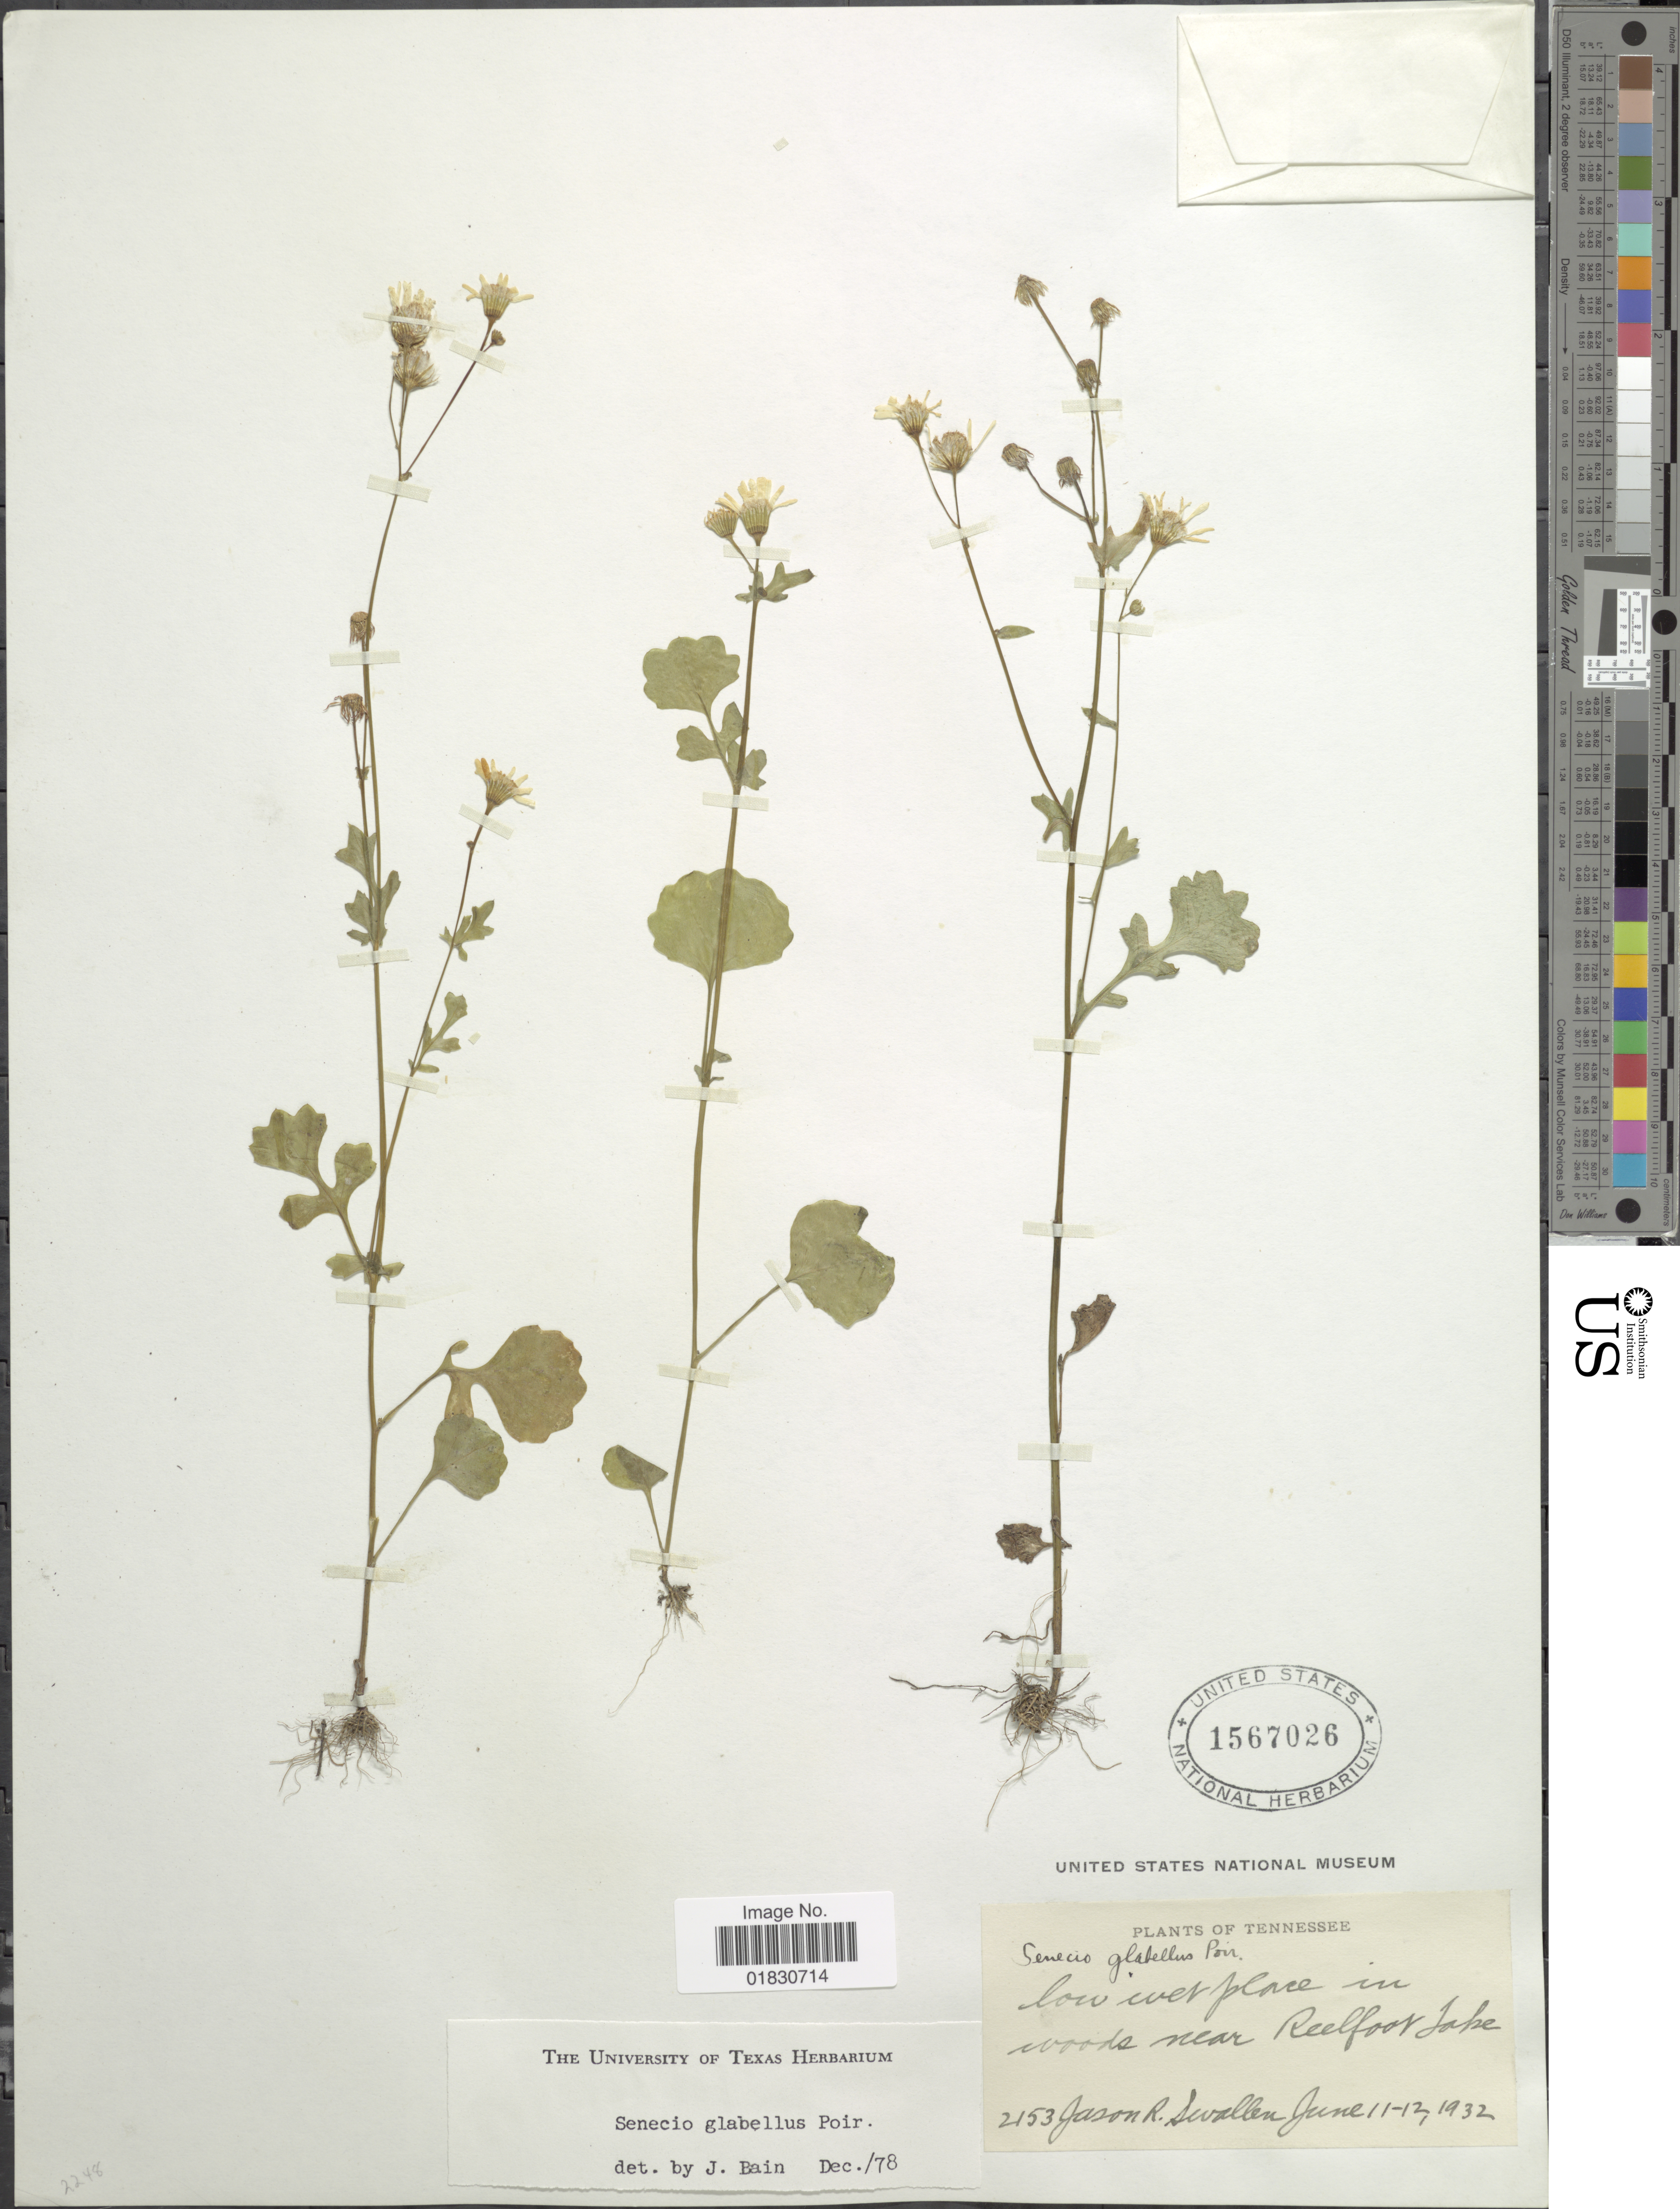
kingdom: Plantae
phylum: Tracheophyta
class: Magnoliopsida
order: Asterales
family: Asteraceae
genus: Packera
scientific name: Packera glabella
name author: (Poir.) C. Jeffrey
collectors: J. R. Swallen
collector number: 2153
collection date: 1932-06-11/1932-06-12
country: United States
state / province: Tennessee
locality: Low wet place in woods near Reelfoor Lake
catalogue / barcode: US 1567026